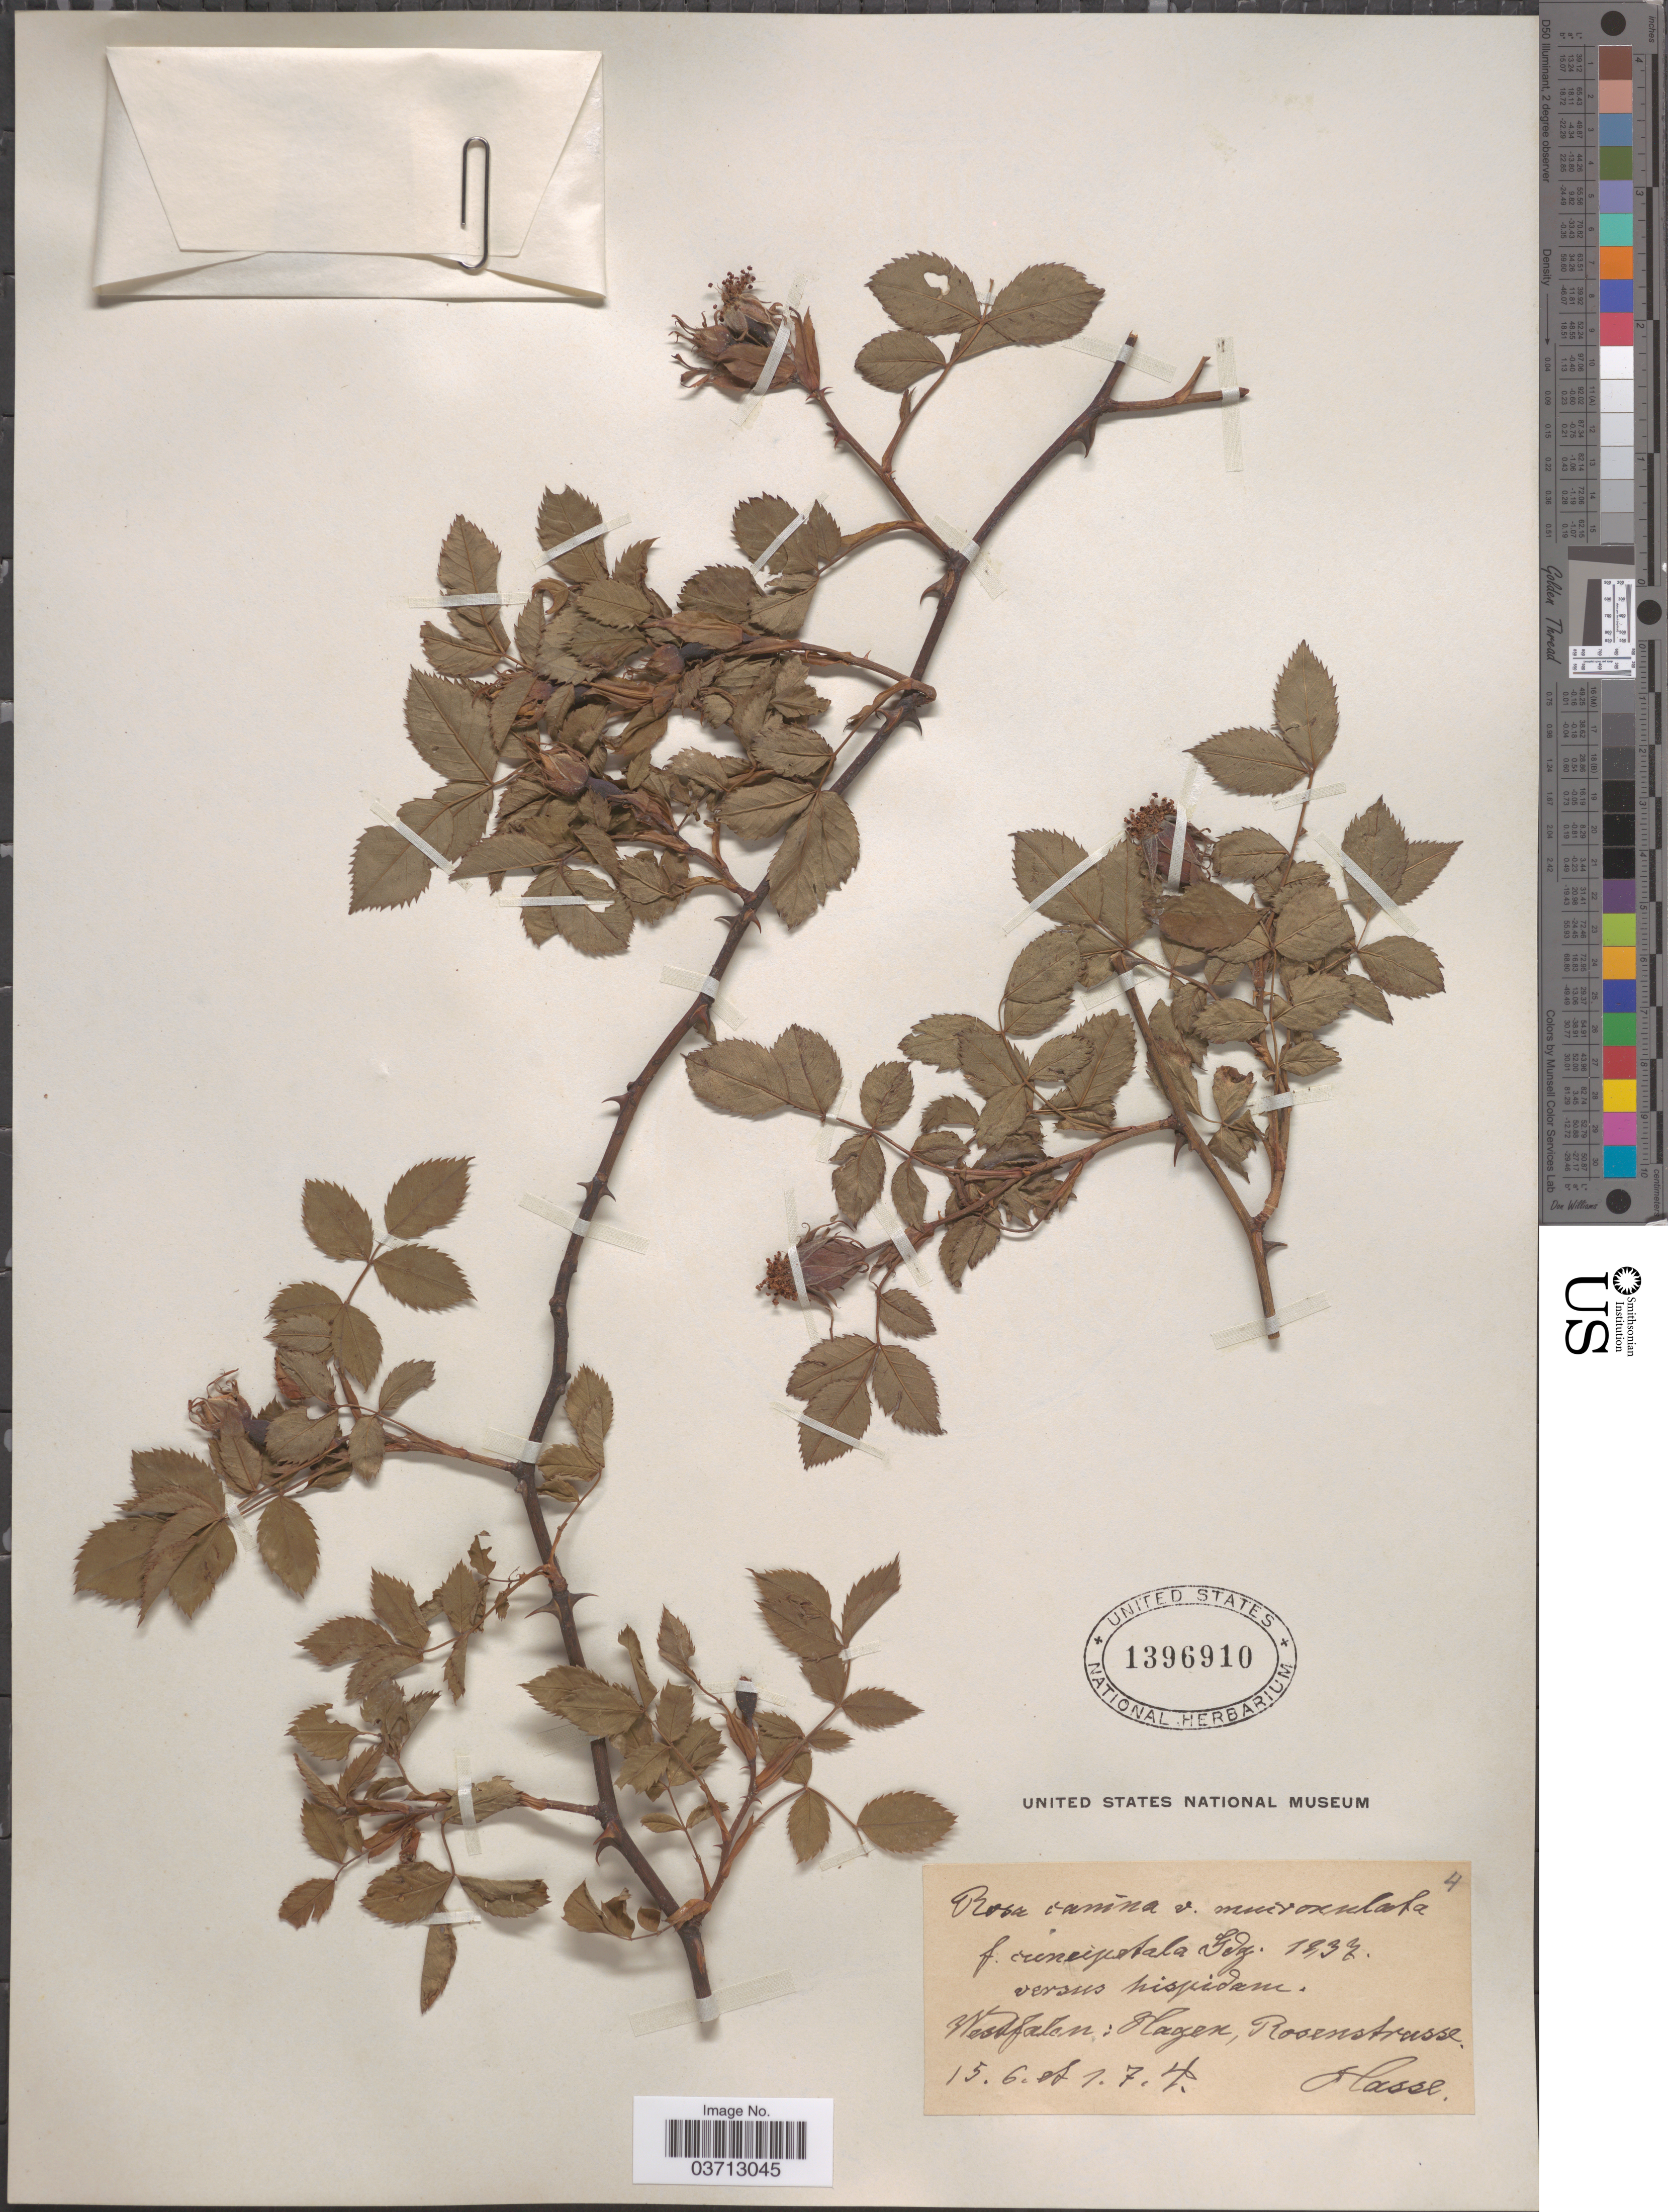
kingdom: Plantae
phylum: Tracheophyta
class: Magnoliopsida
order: Rosales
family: Rosaceae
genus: Rosa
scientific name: Rosa canina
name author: L.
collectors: -. Hasse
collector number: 4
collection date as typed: Transcribed d/m/y: 15/6/4 to 1/7/4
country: Germany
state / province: Nordrhein-Westfalen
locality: Westfalen: Hager, Rosenstrasse.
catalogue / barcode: US 1396910